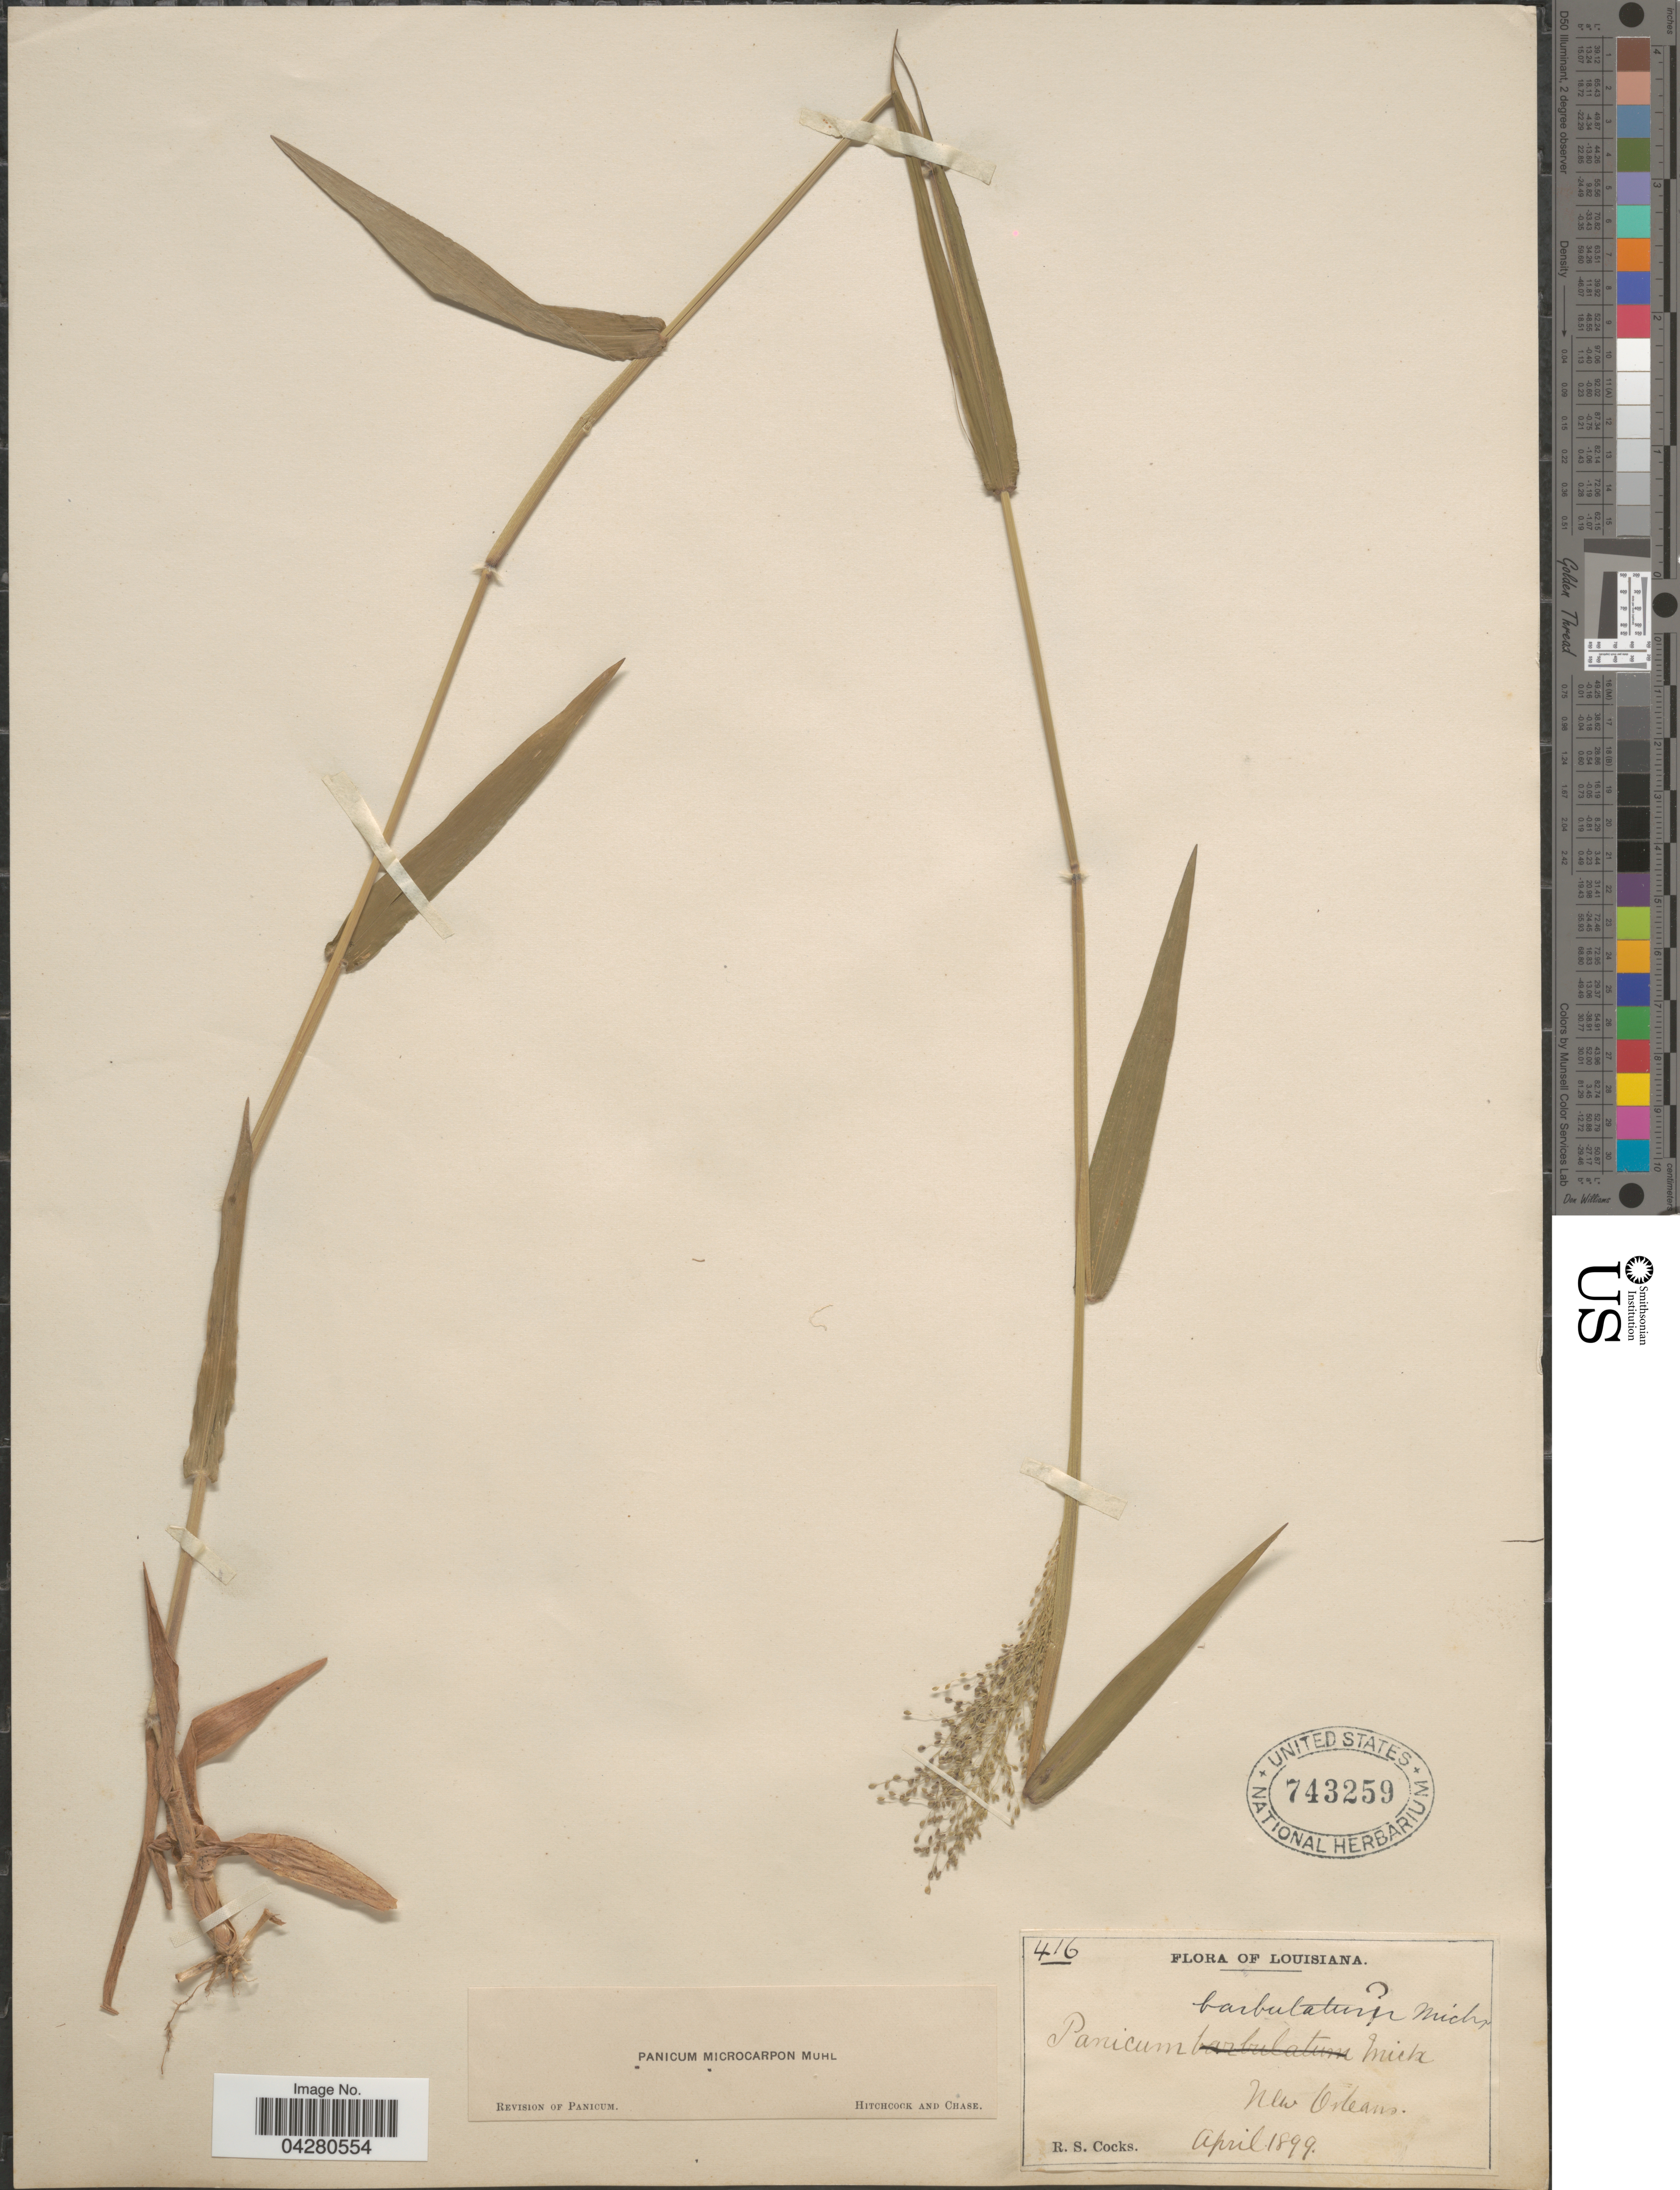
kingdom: Plantae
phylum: Tracheophyta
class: Liliopsida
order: Poales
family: Poaceae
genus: Dichanthelium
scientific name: Dichanthelium dichotomum var. dichotomum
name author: (L.) Gould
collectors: R. Cocks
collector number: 416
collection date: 1899-04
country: United States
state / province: Louisiana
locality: New Orleans.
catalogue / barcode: US 743259